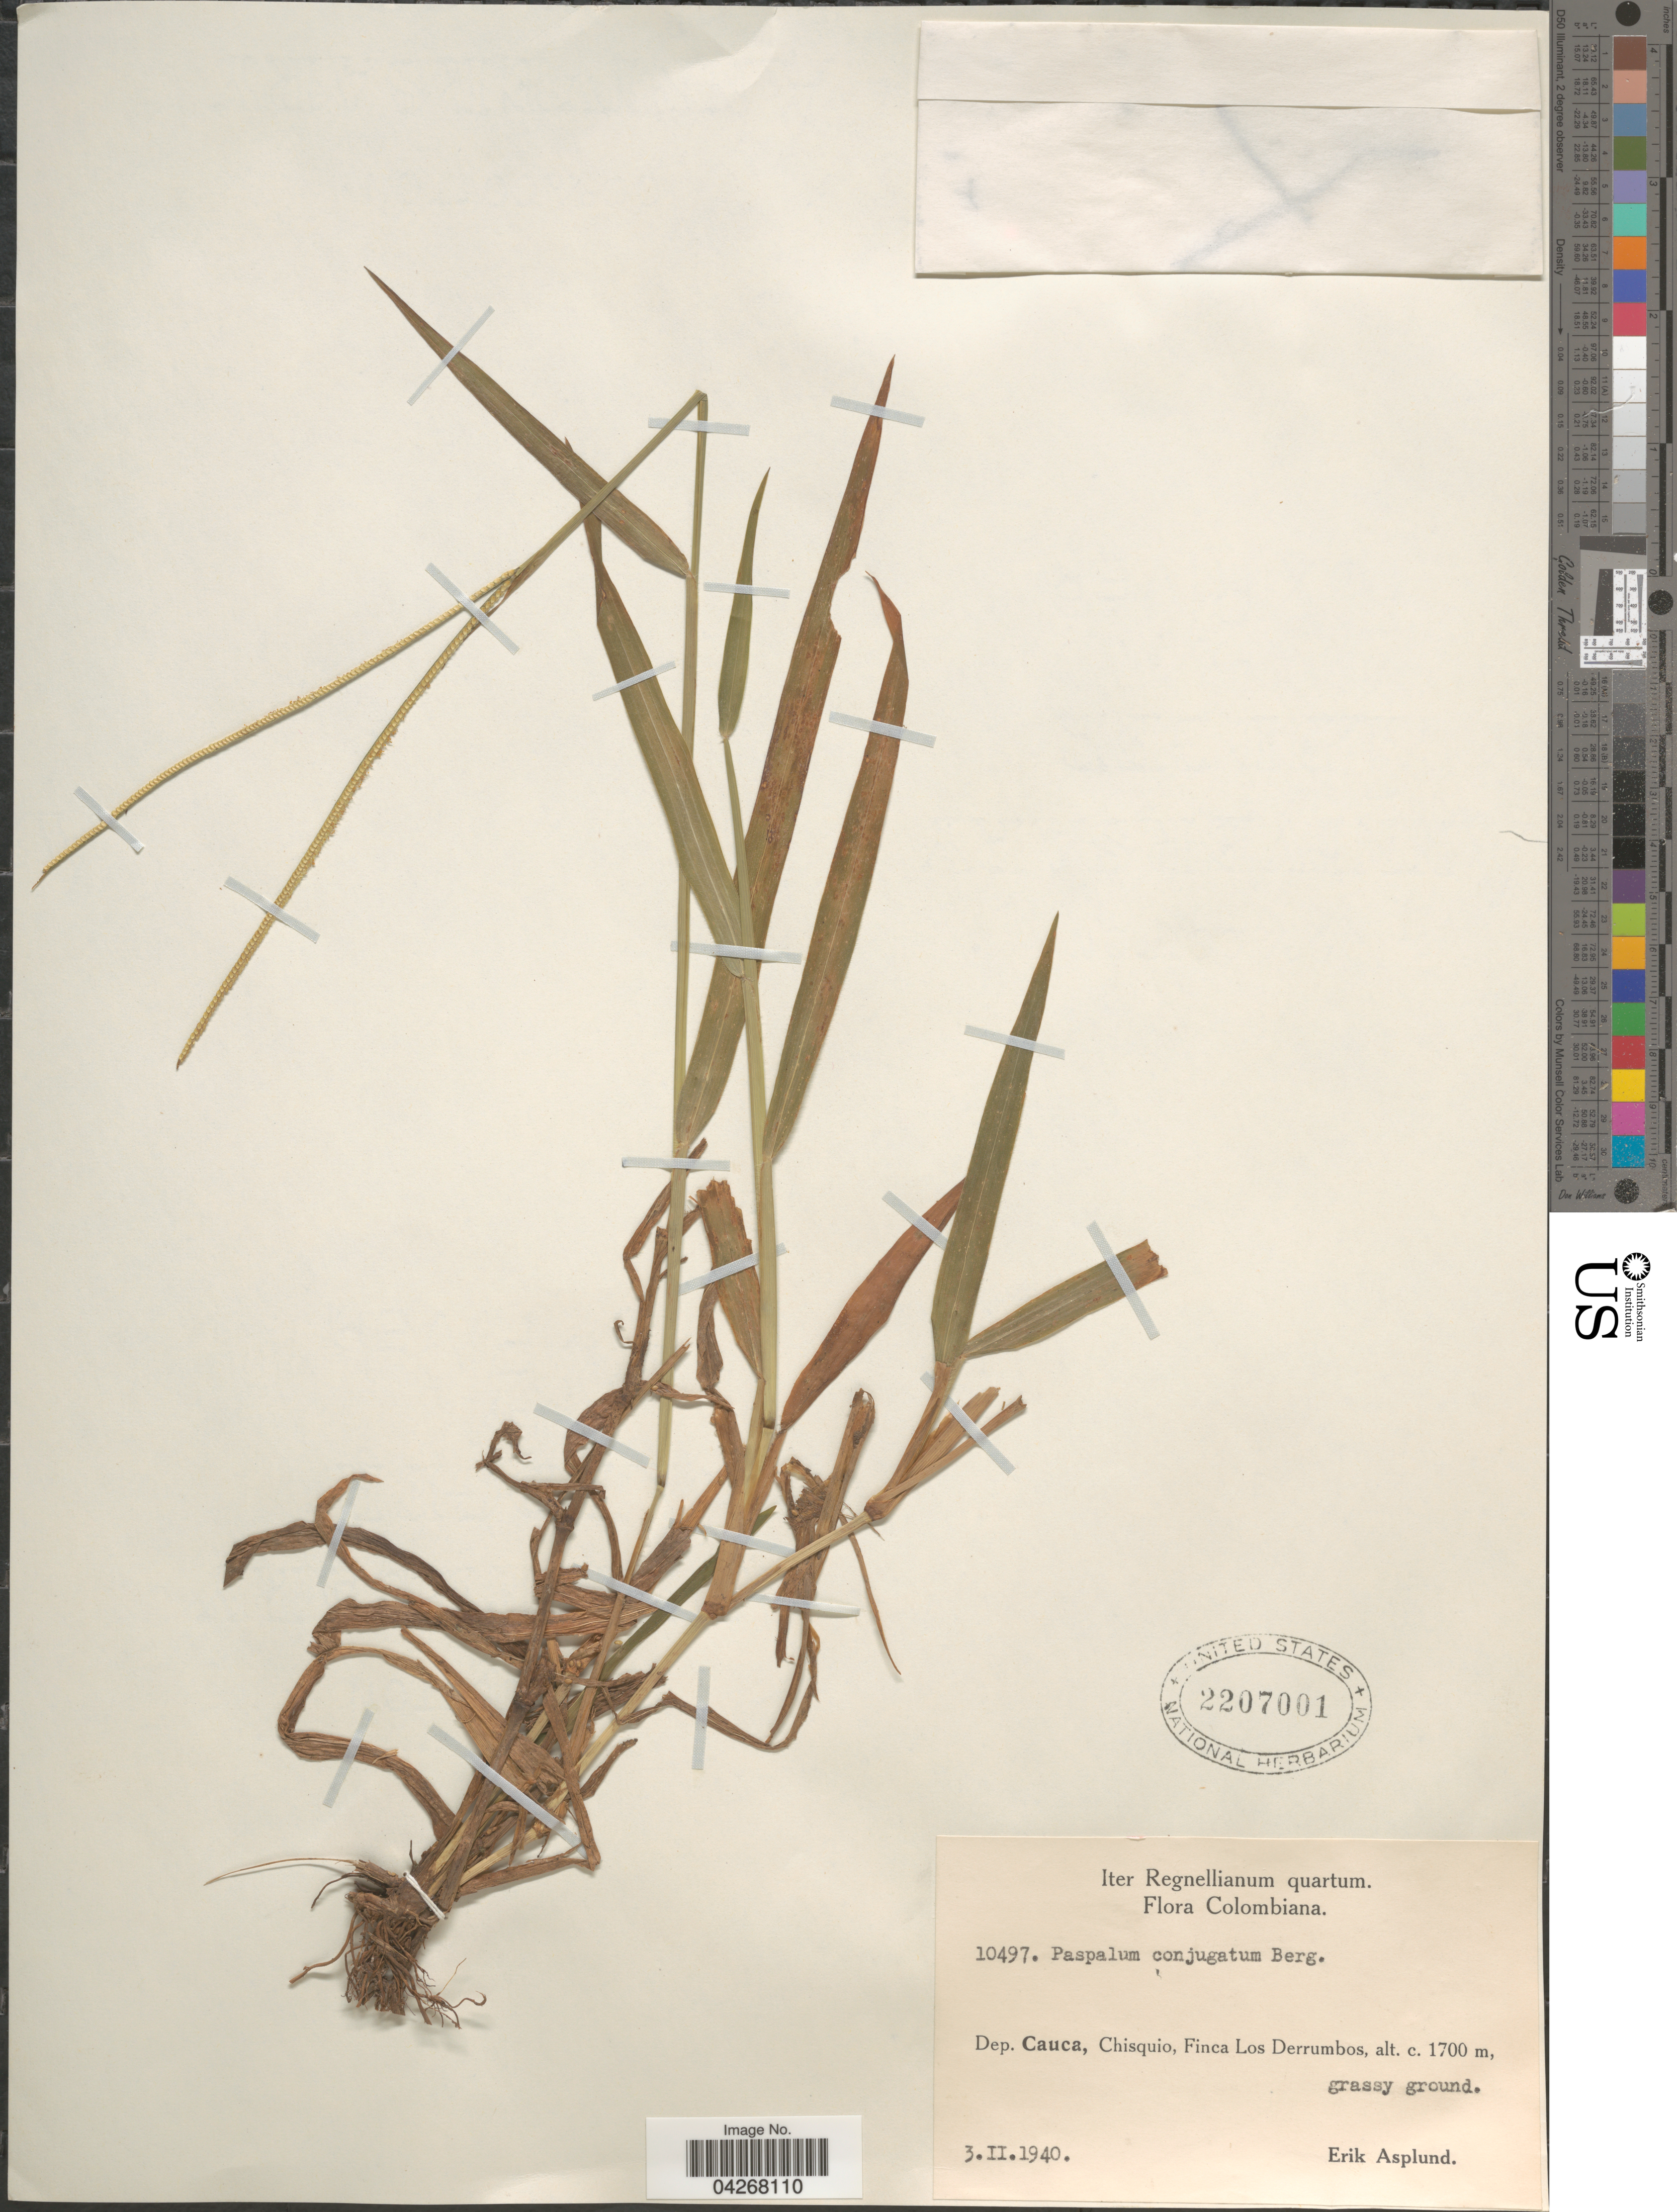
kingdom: Plantae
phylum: Tracheophyta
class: Liliopsida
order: Poales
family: Poaceae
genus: Paspalum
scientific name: Paspalum conjugatum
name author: P.J. Bergius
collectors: E. Asplund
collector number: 10497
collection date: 1940-02-03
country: Colombia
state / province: Cauca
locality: Iter Regnellianum quartum. Dep. Cauca, Chisquio, Finca Los Derrumbos.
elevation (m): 1700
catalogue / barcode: US 2207001